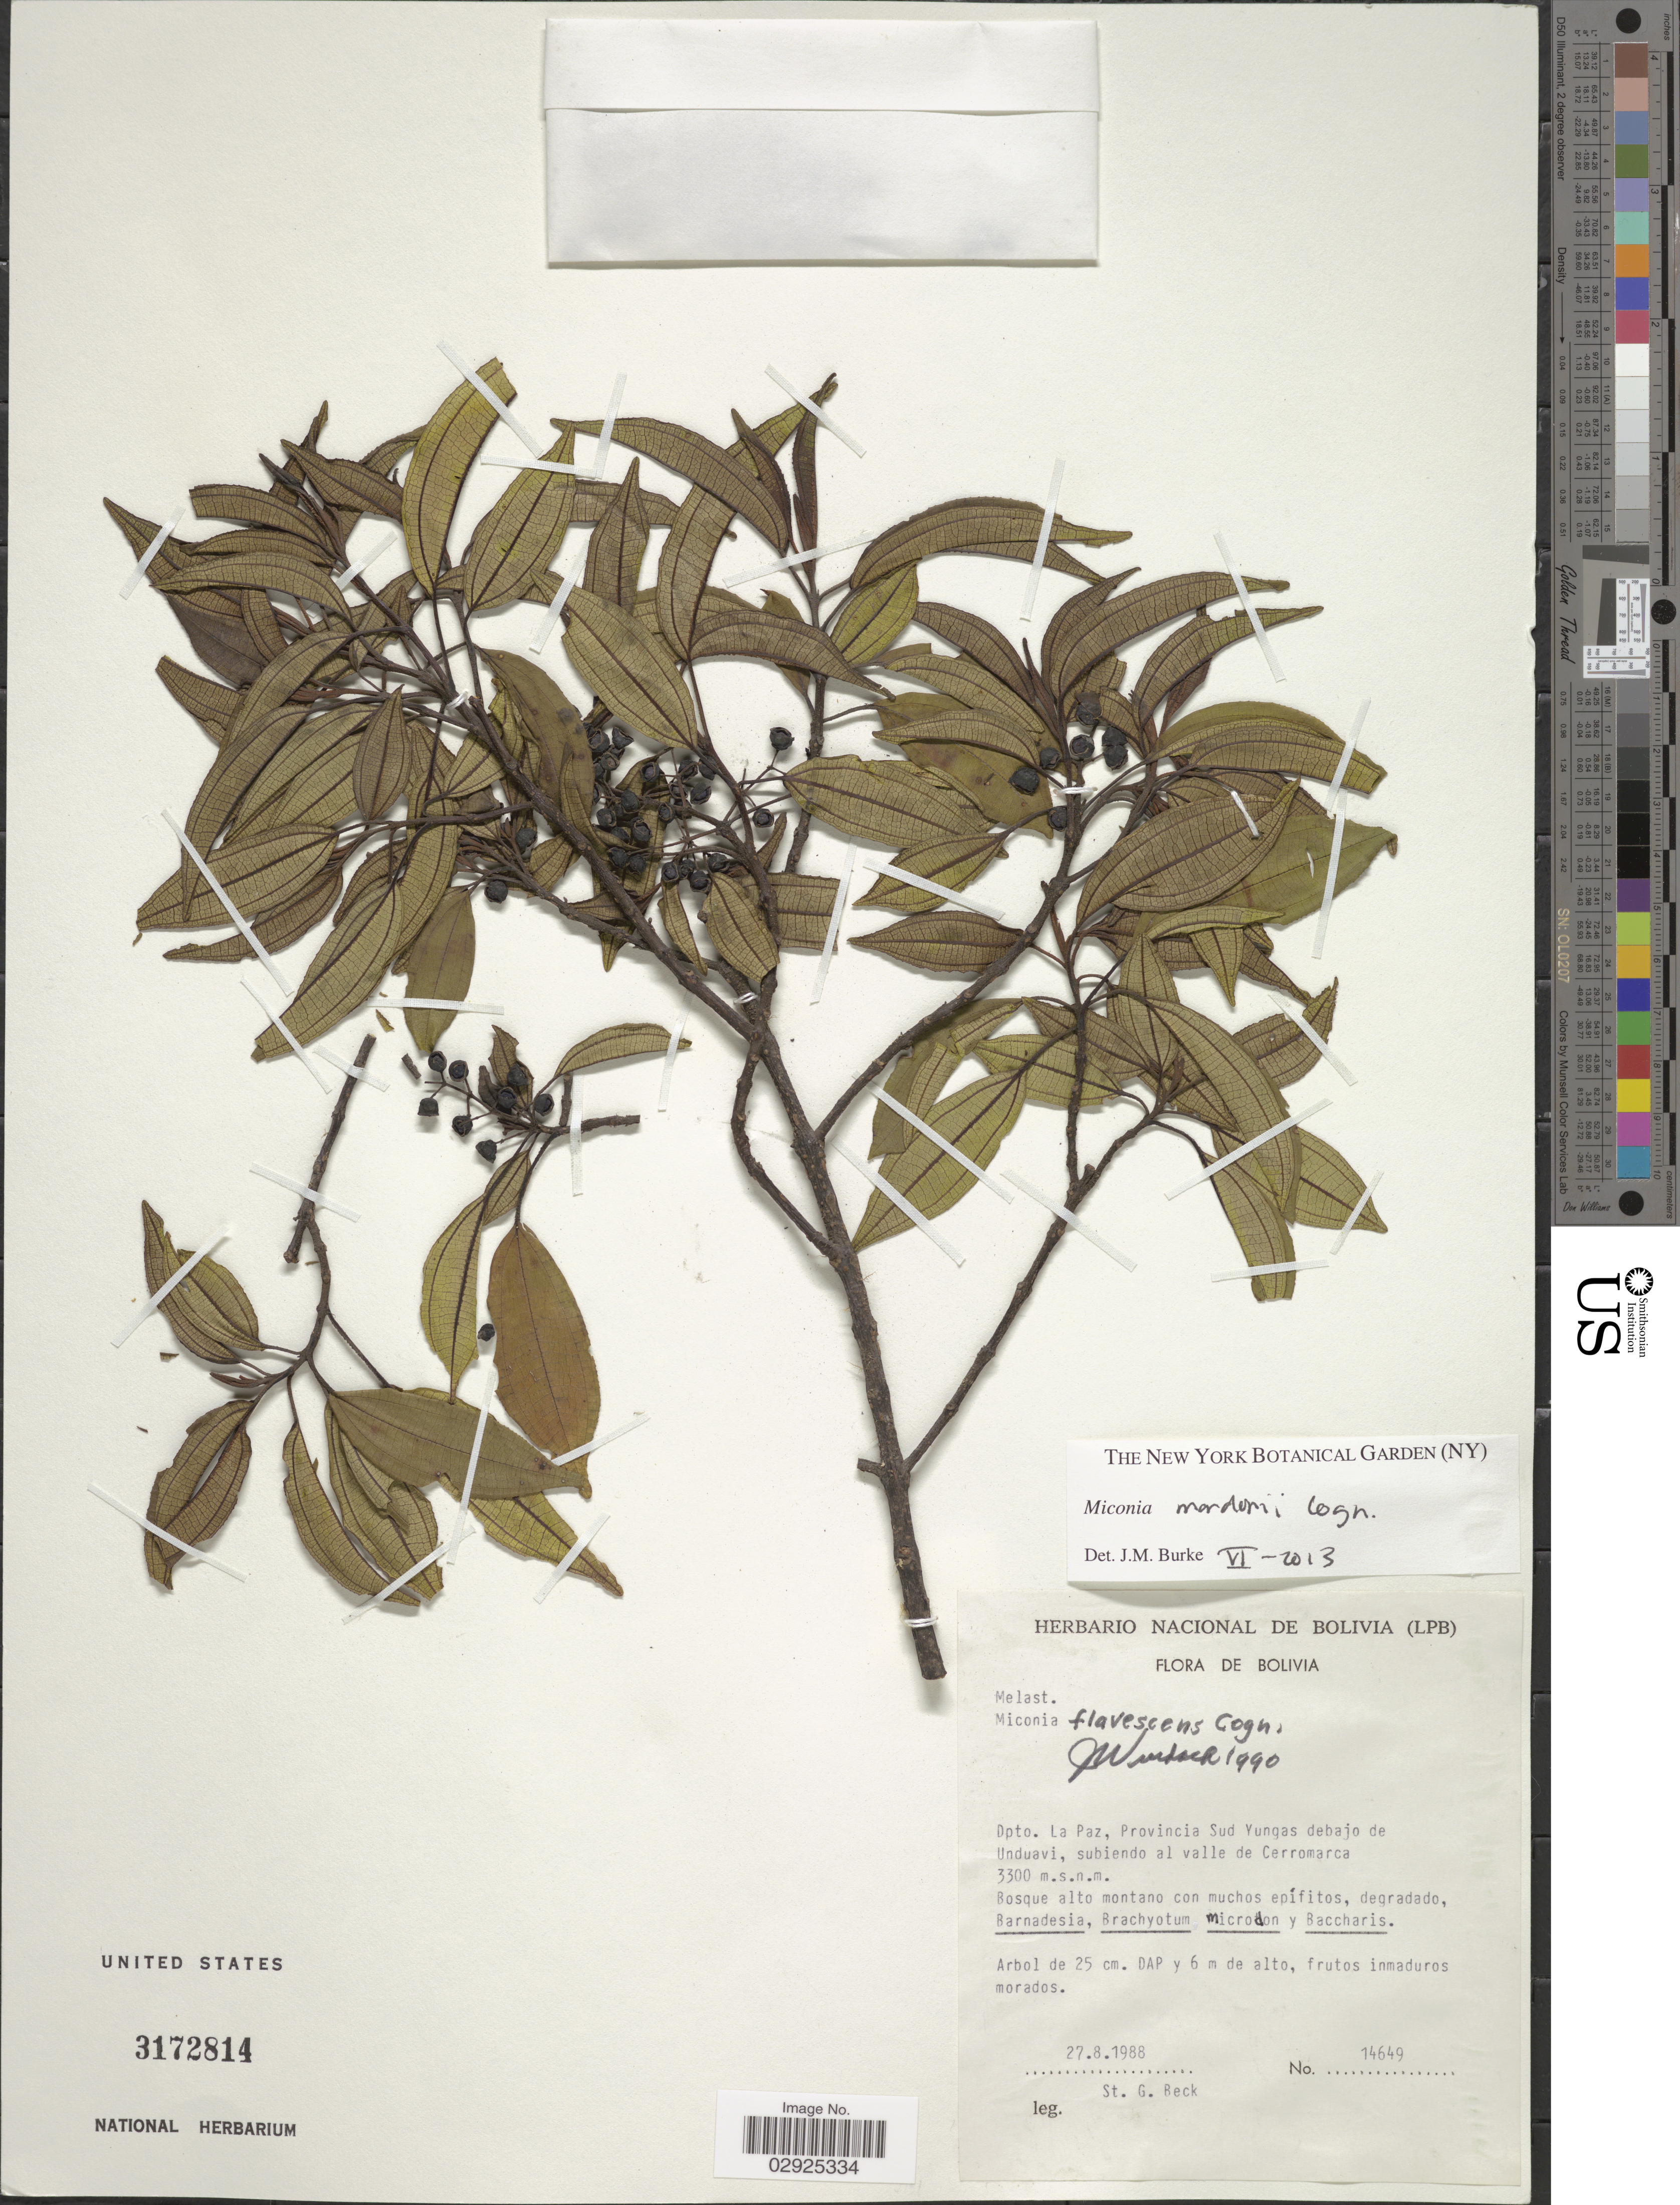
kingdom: Plantae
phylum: Tracheophyta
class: Magnoliopsida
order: Myrtales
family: Melastomataceae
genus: Miconia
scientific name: Miconia mandonii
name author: Cogn. in A. DC.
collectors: S. G. Beck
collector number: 14649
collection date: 1988-08-27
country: Bolivia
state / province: La Paz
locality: Dpto. La Paz, Provincia Sud Yungas debajo de Unduavi, subiendo al valle de Cerromarca.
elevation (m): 3300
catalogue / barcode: US 3172814